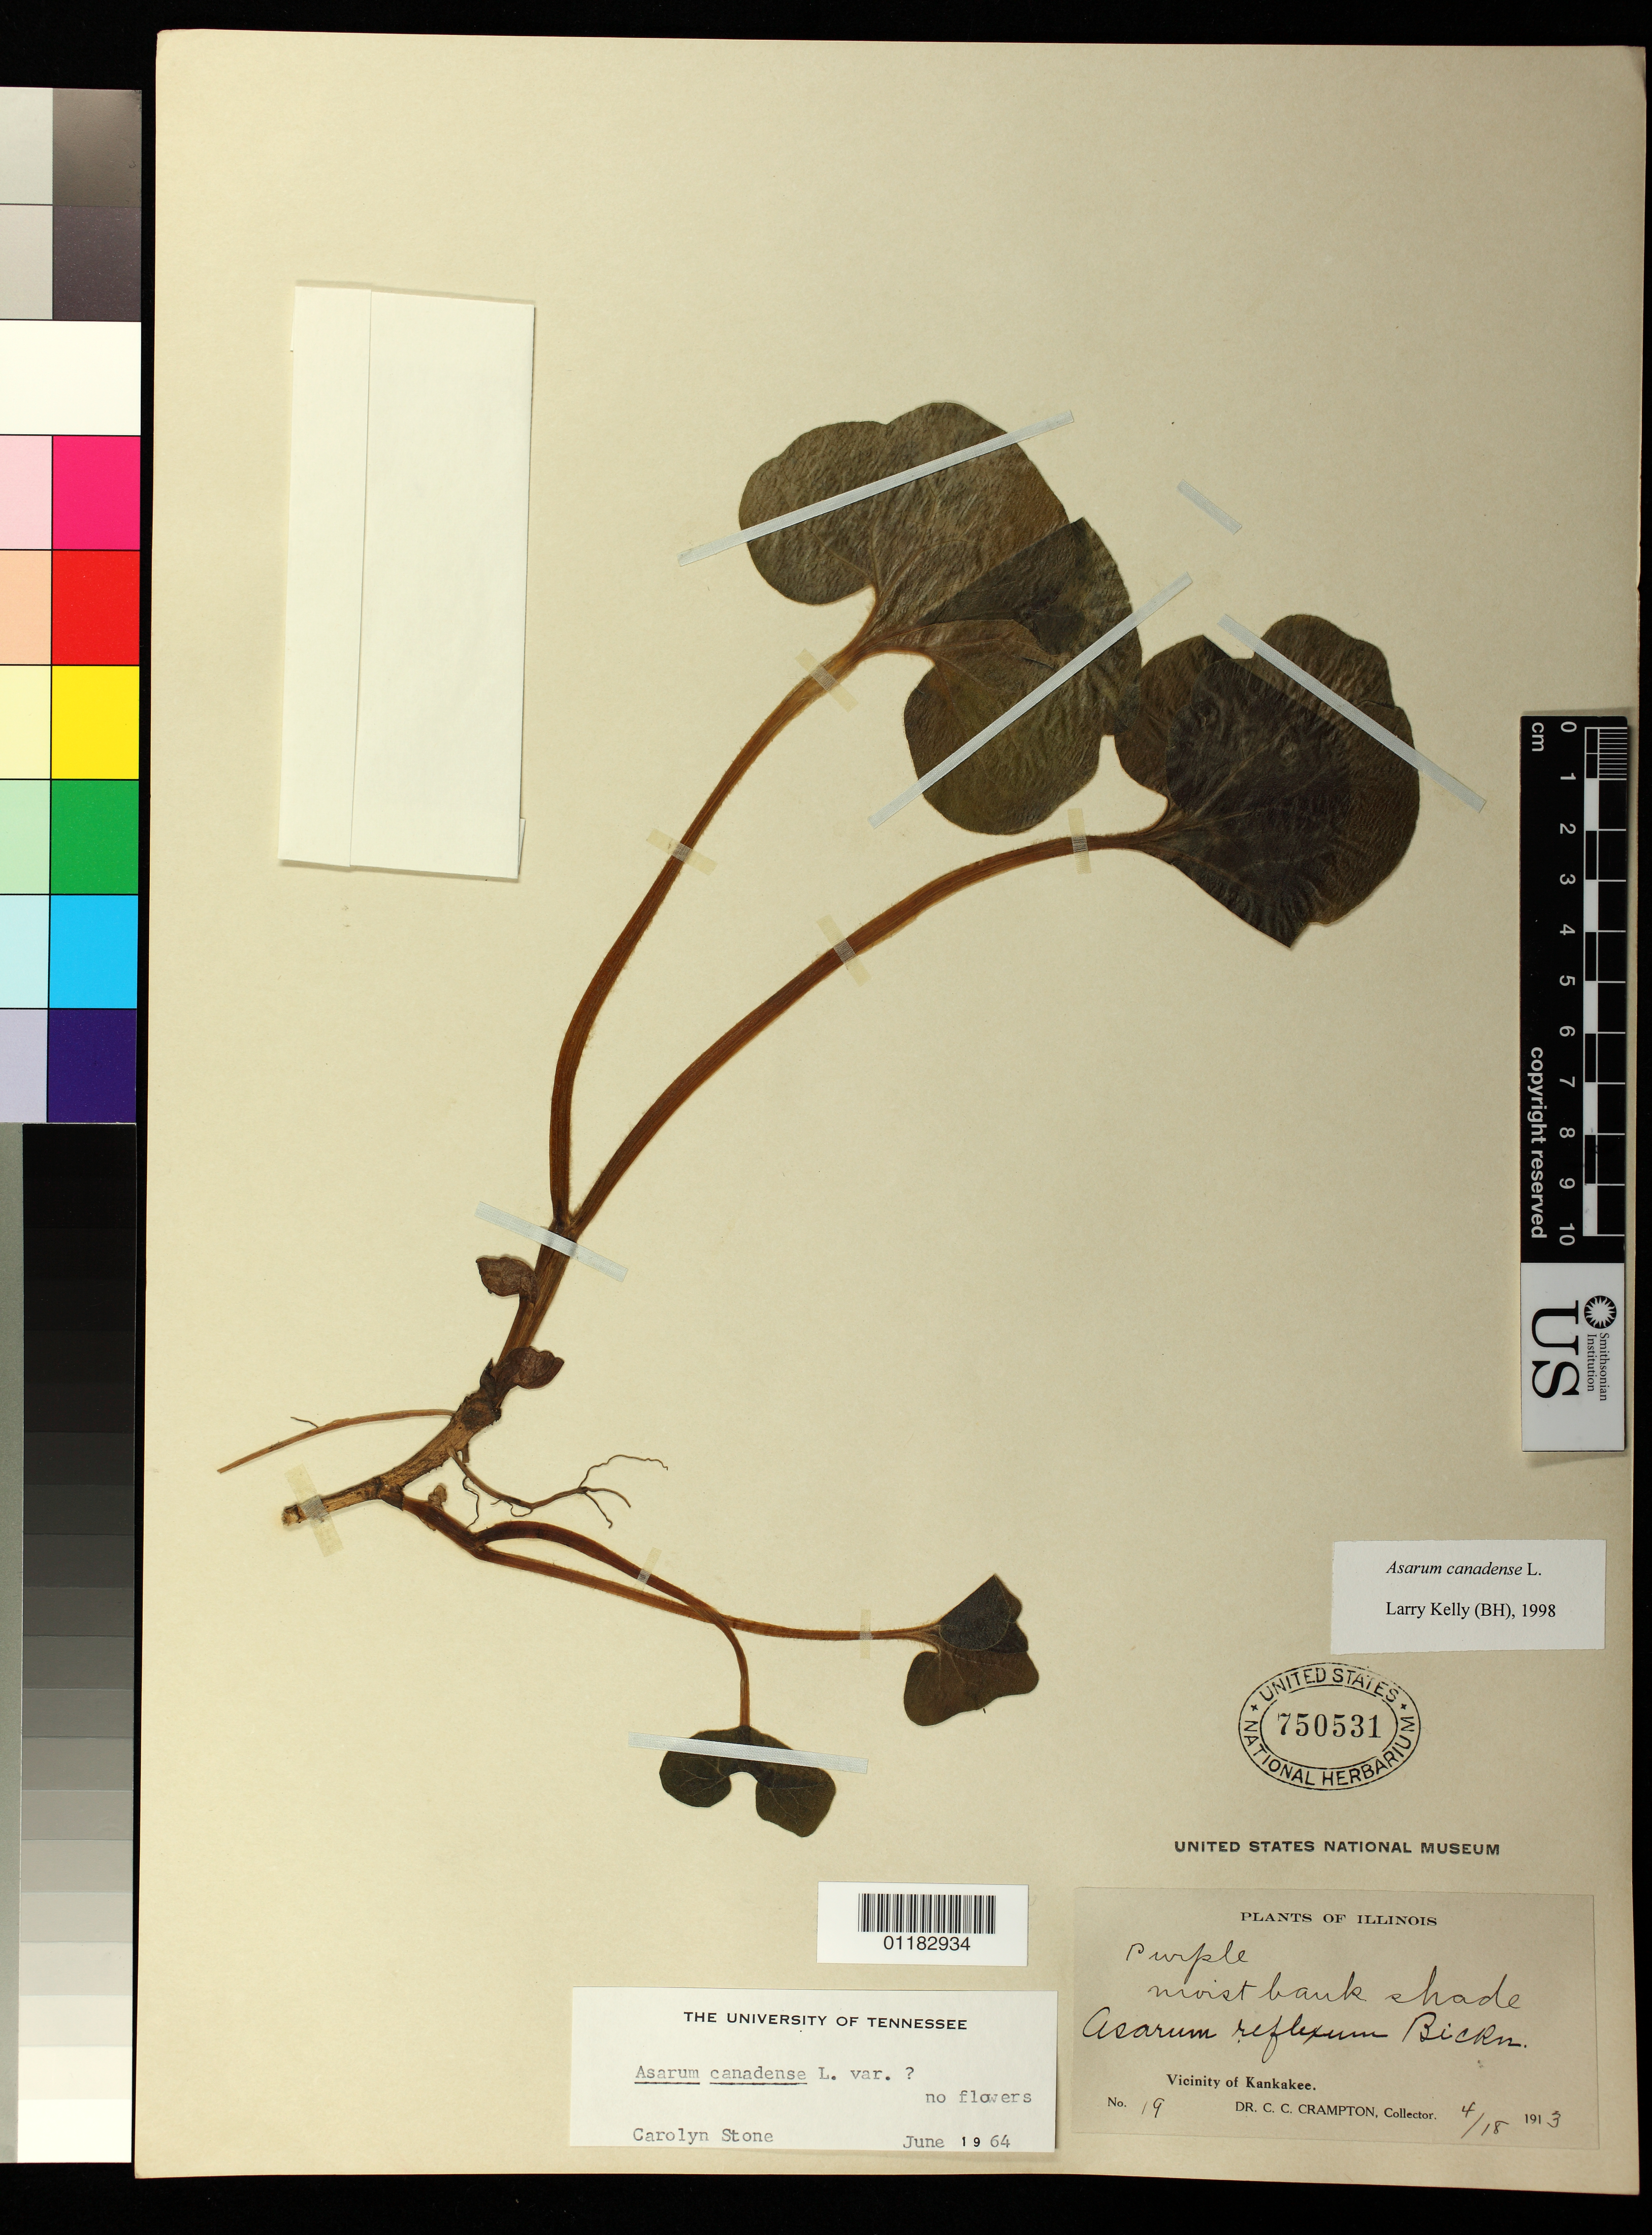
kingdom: Plantae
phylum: Tracheophyta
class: Magnoliopsida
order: Piperales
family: Aristolochiaceae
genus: Asarum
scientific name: Asarum canadense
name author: L.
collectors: C. Crampton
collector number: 19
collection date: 1913-04-18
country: United States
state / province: Illinois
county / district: Kankakee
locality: Kankakee, Kankakee County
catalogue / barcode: US 750531